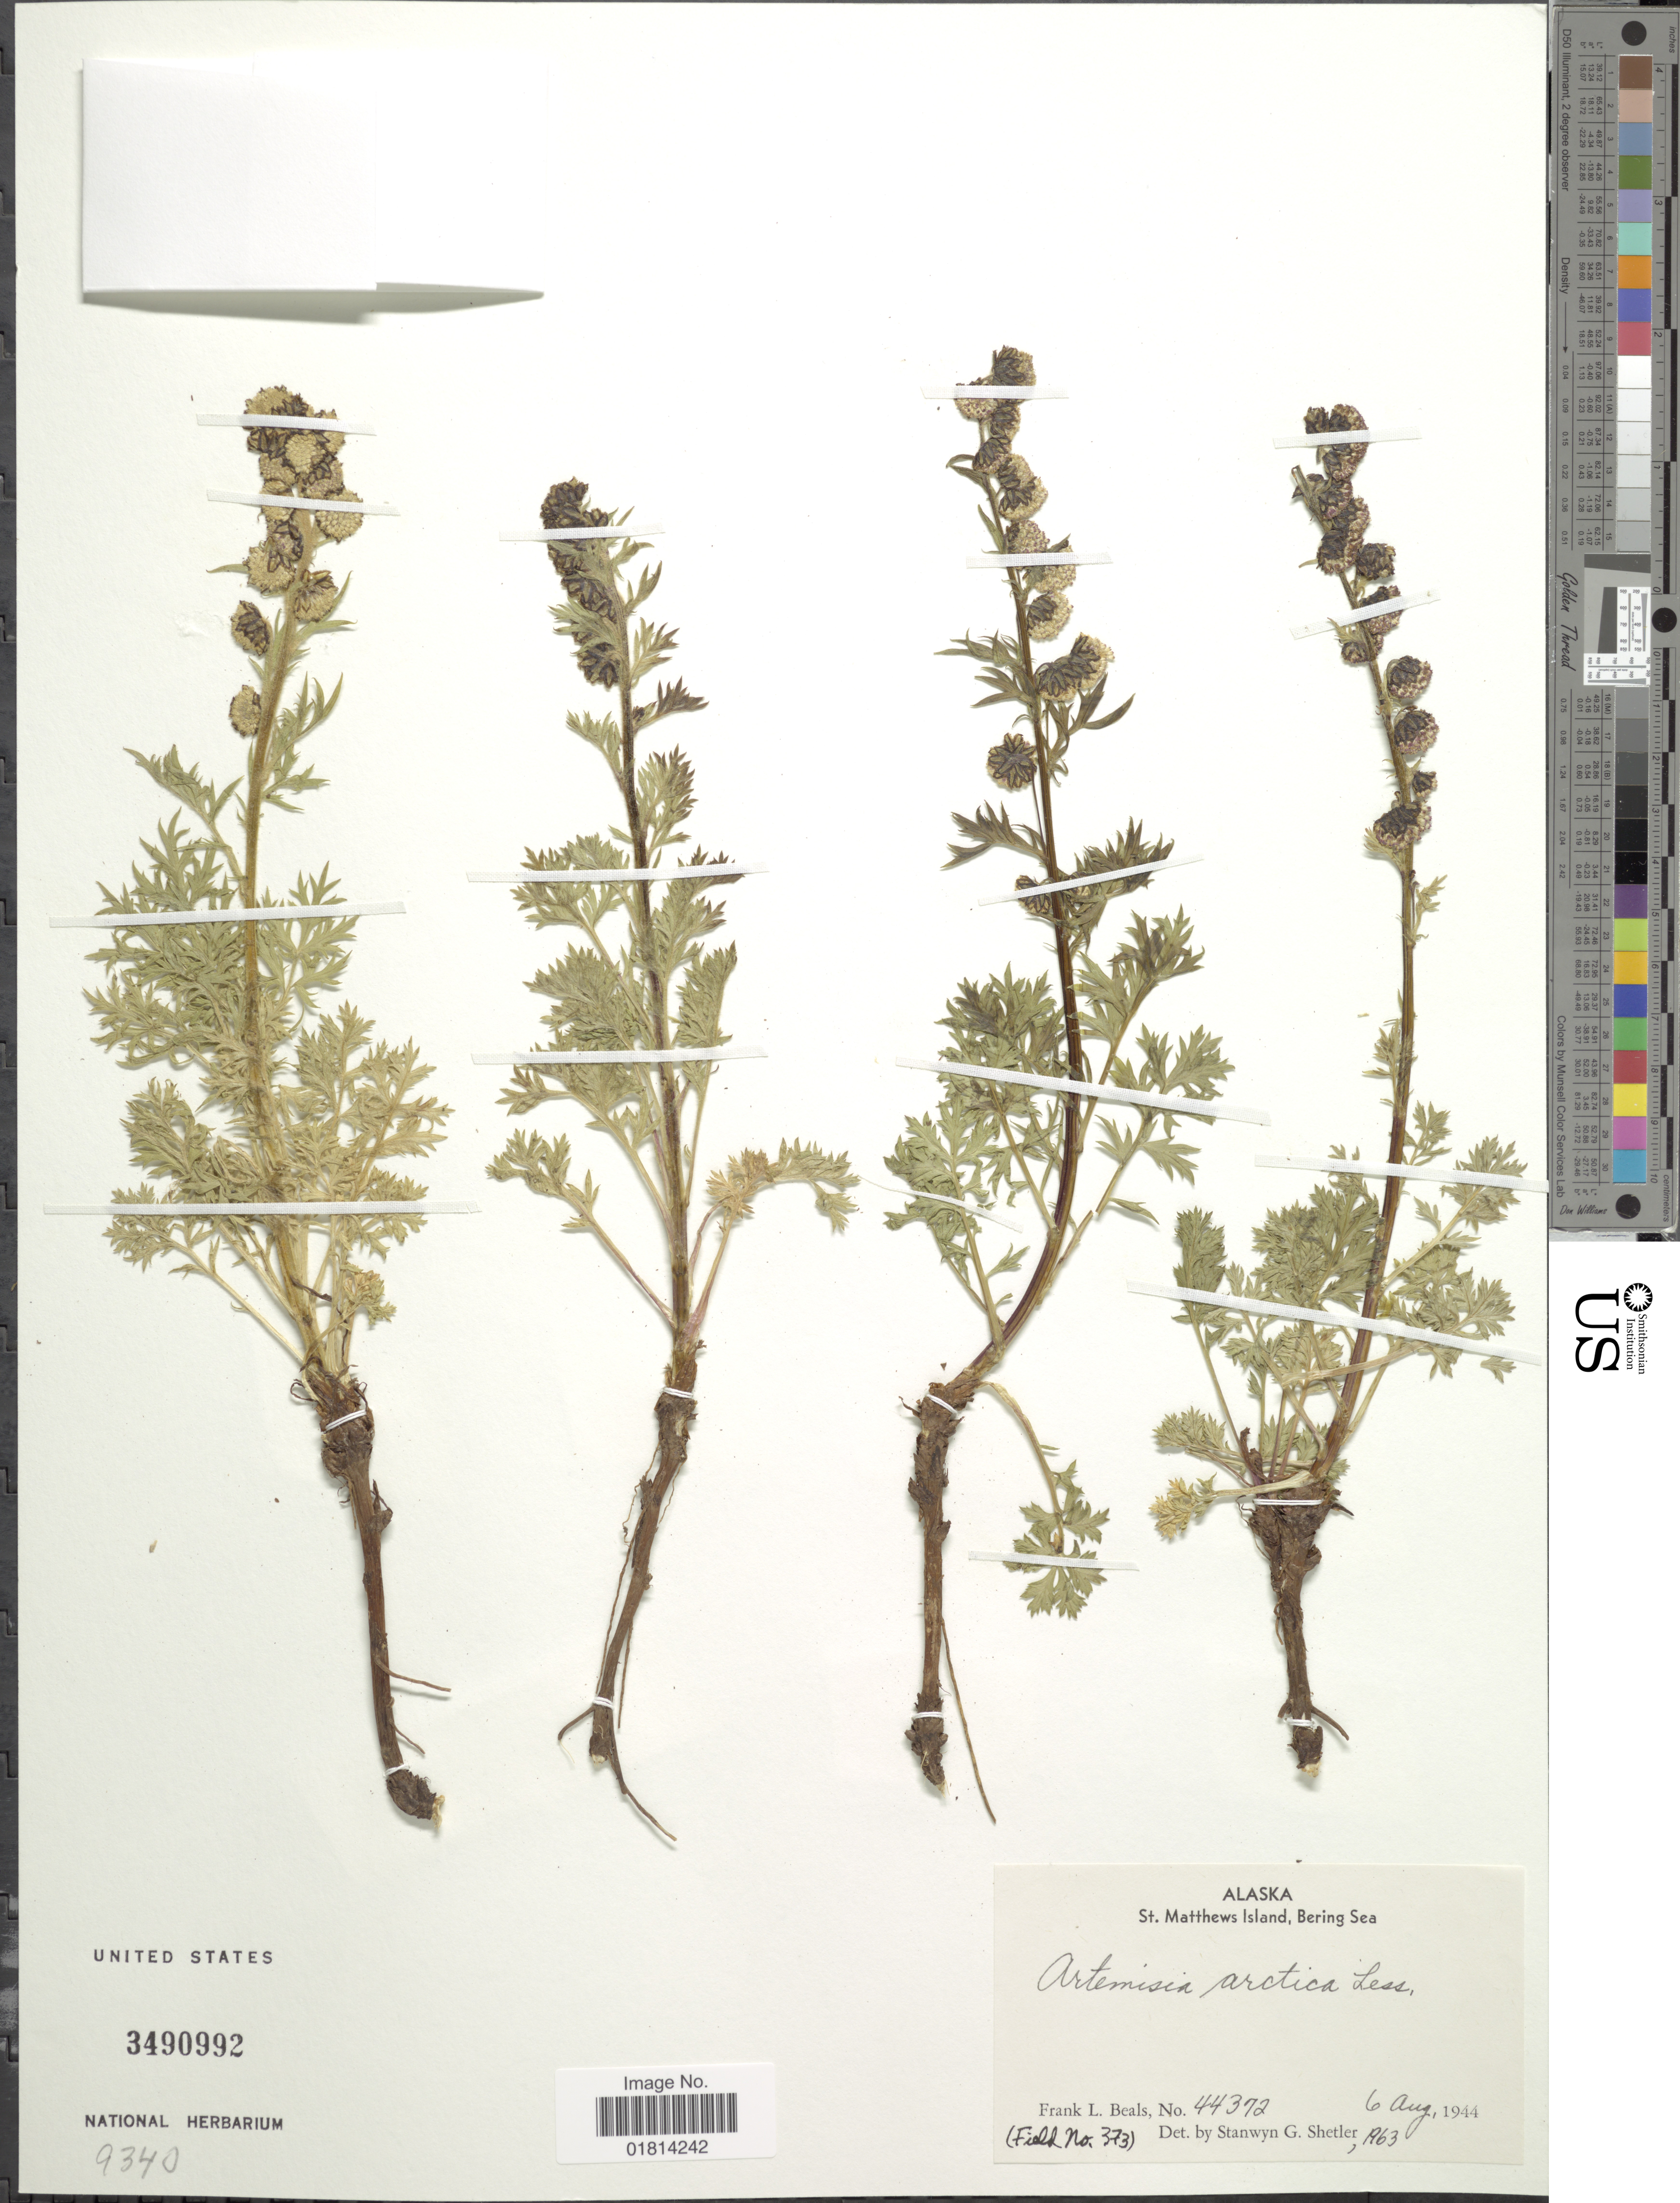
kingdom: Plantae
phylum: Tracheophyta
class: Magnoliopsida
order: Asterales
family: Asteraceae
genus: Artemisia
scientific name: Artemisia arctica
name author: Less.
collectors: F. Beals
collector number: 44372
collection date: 1944-08-06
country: United States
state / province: Alaska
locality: St. Matthews Island, Bering Sea.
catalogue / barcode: US 3490992